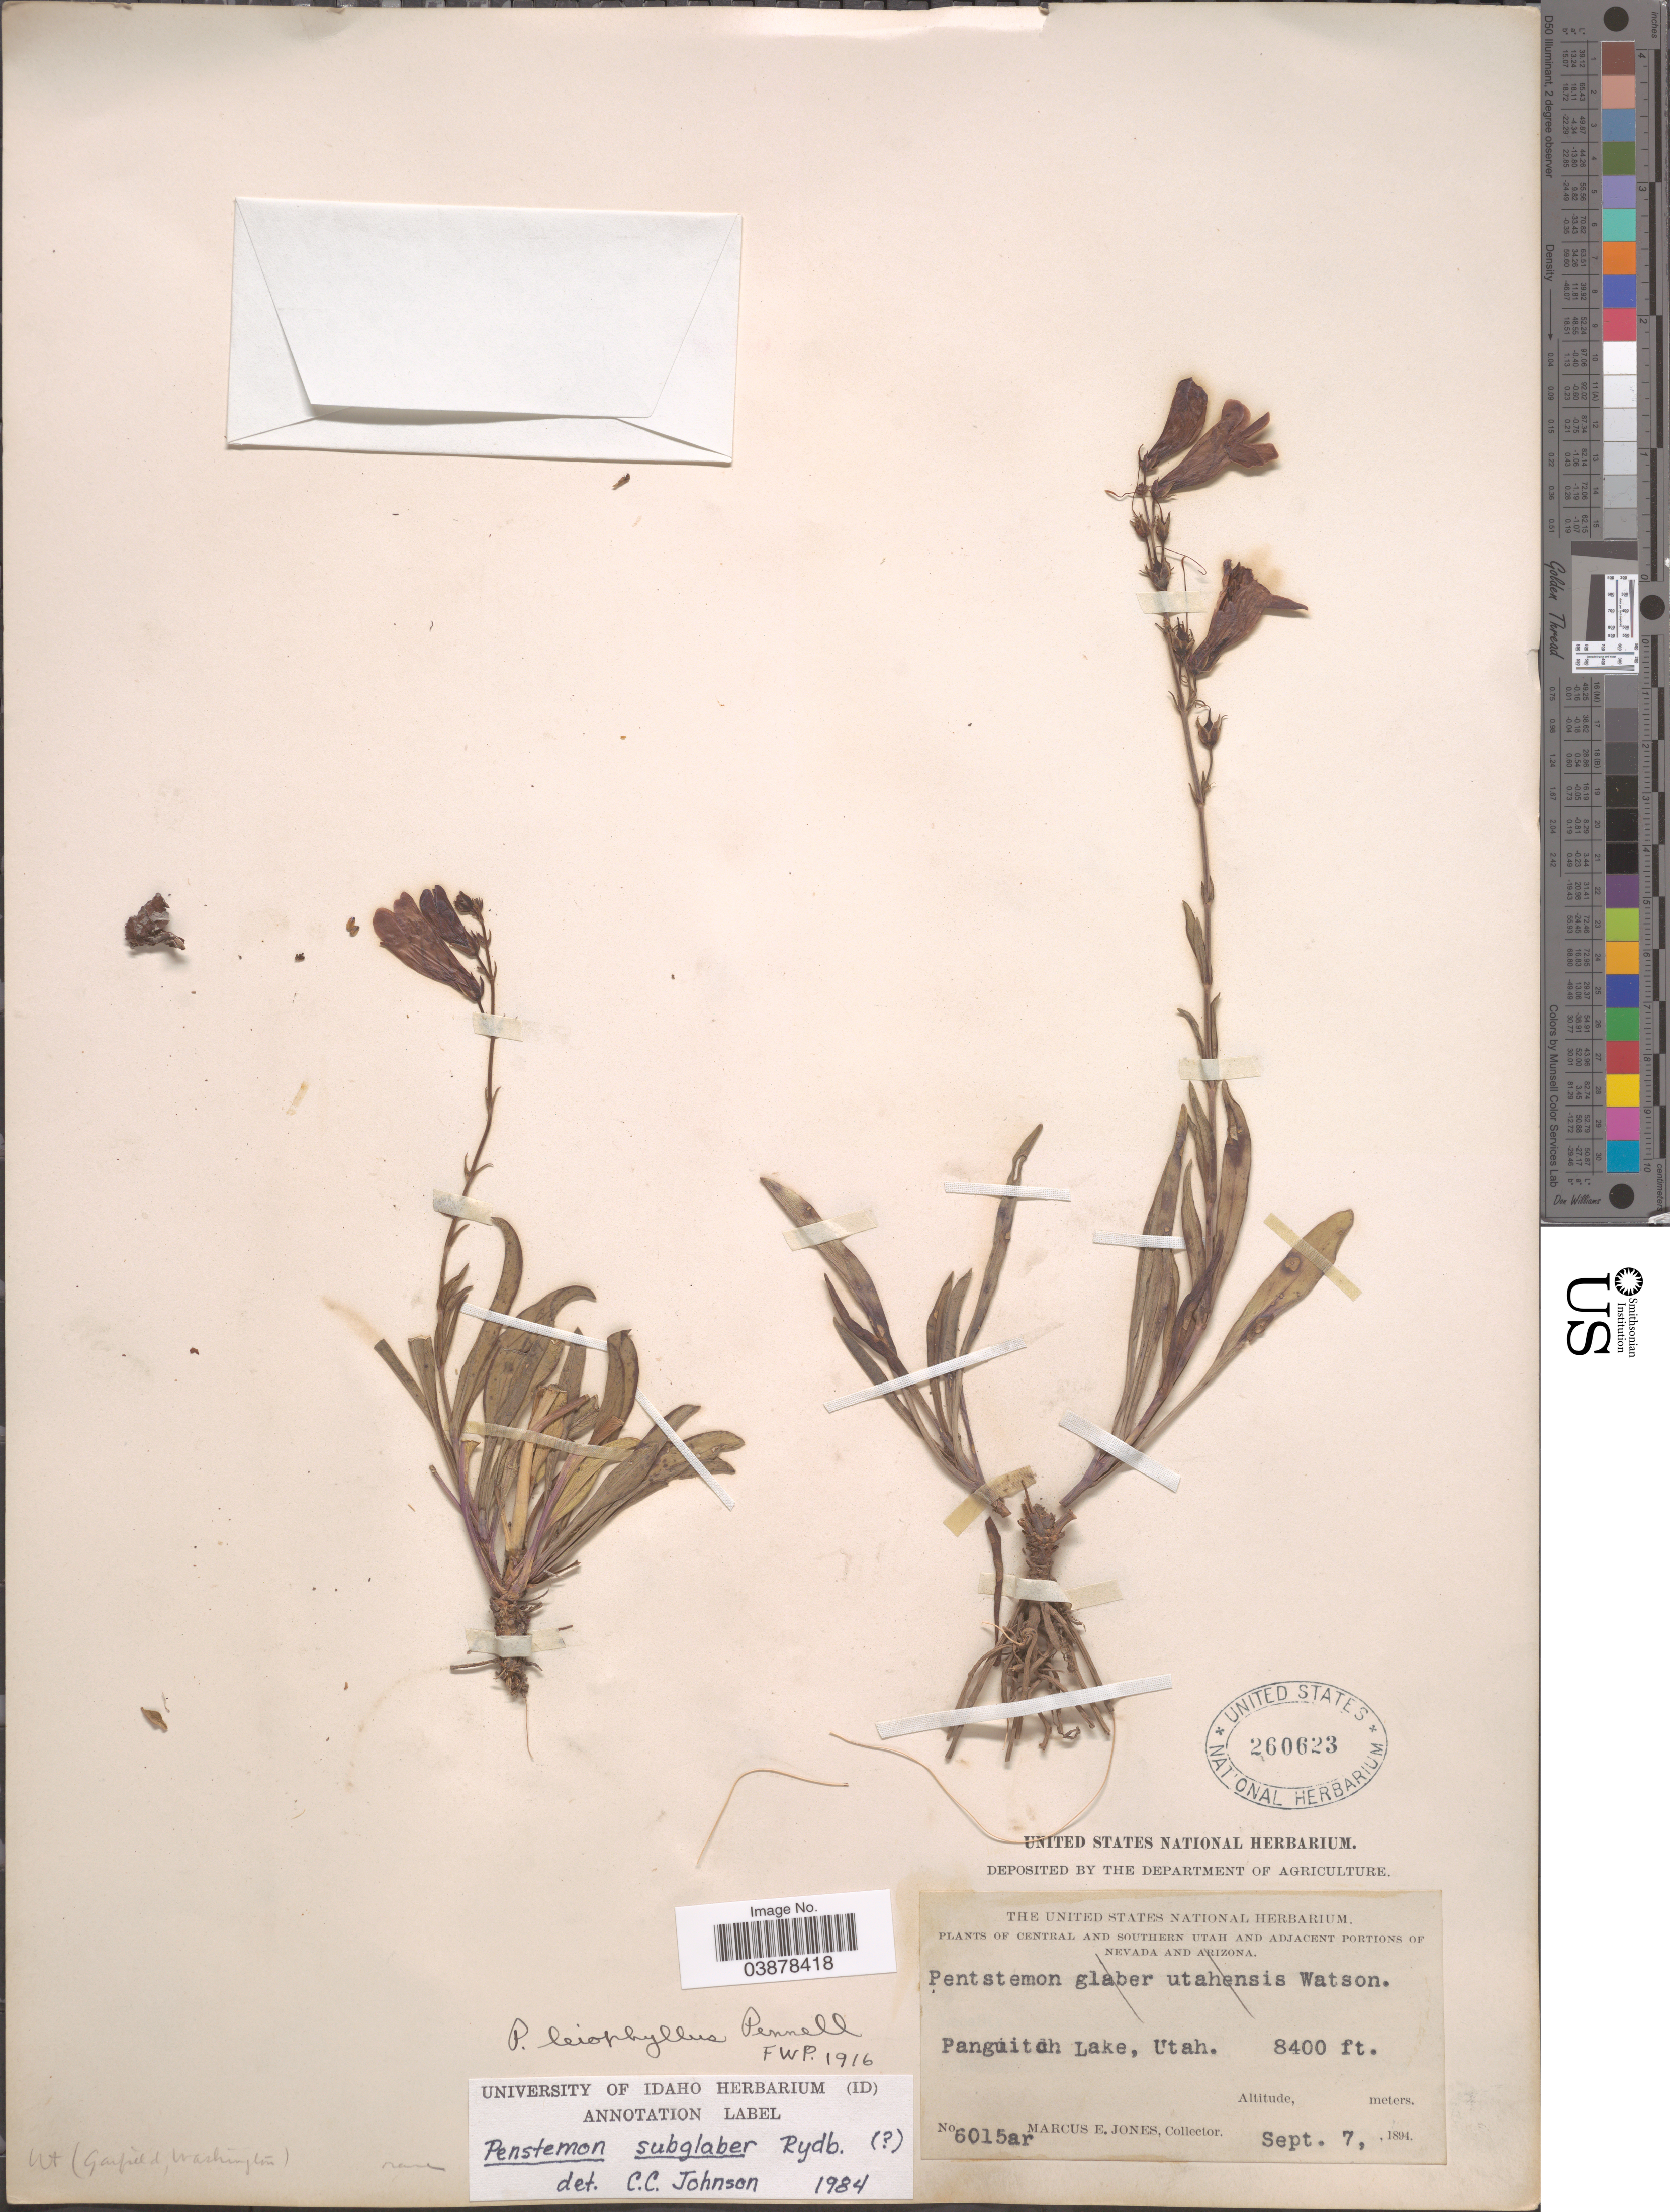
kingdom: Plantae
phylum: Tracheophyta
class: Magnoliopsida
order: Lamiales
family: Plantaginaceae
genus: Penstemon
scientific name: Penstemon subglaber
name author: Rydb.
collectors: M. E. Jones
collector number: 6015ar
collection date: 1894-09-07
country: United States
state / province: Utah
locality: Central and Southern Utah. Panguitch Lake.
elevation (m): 2560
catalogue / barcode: US 260623